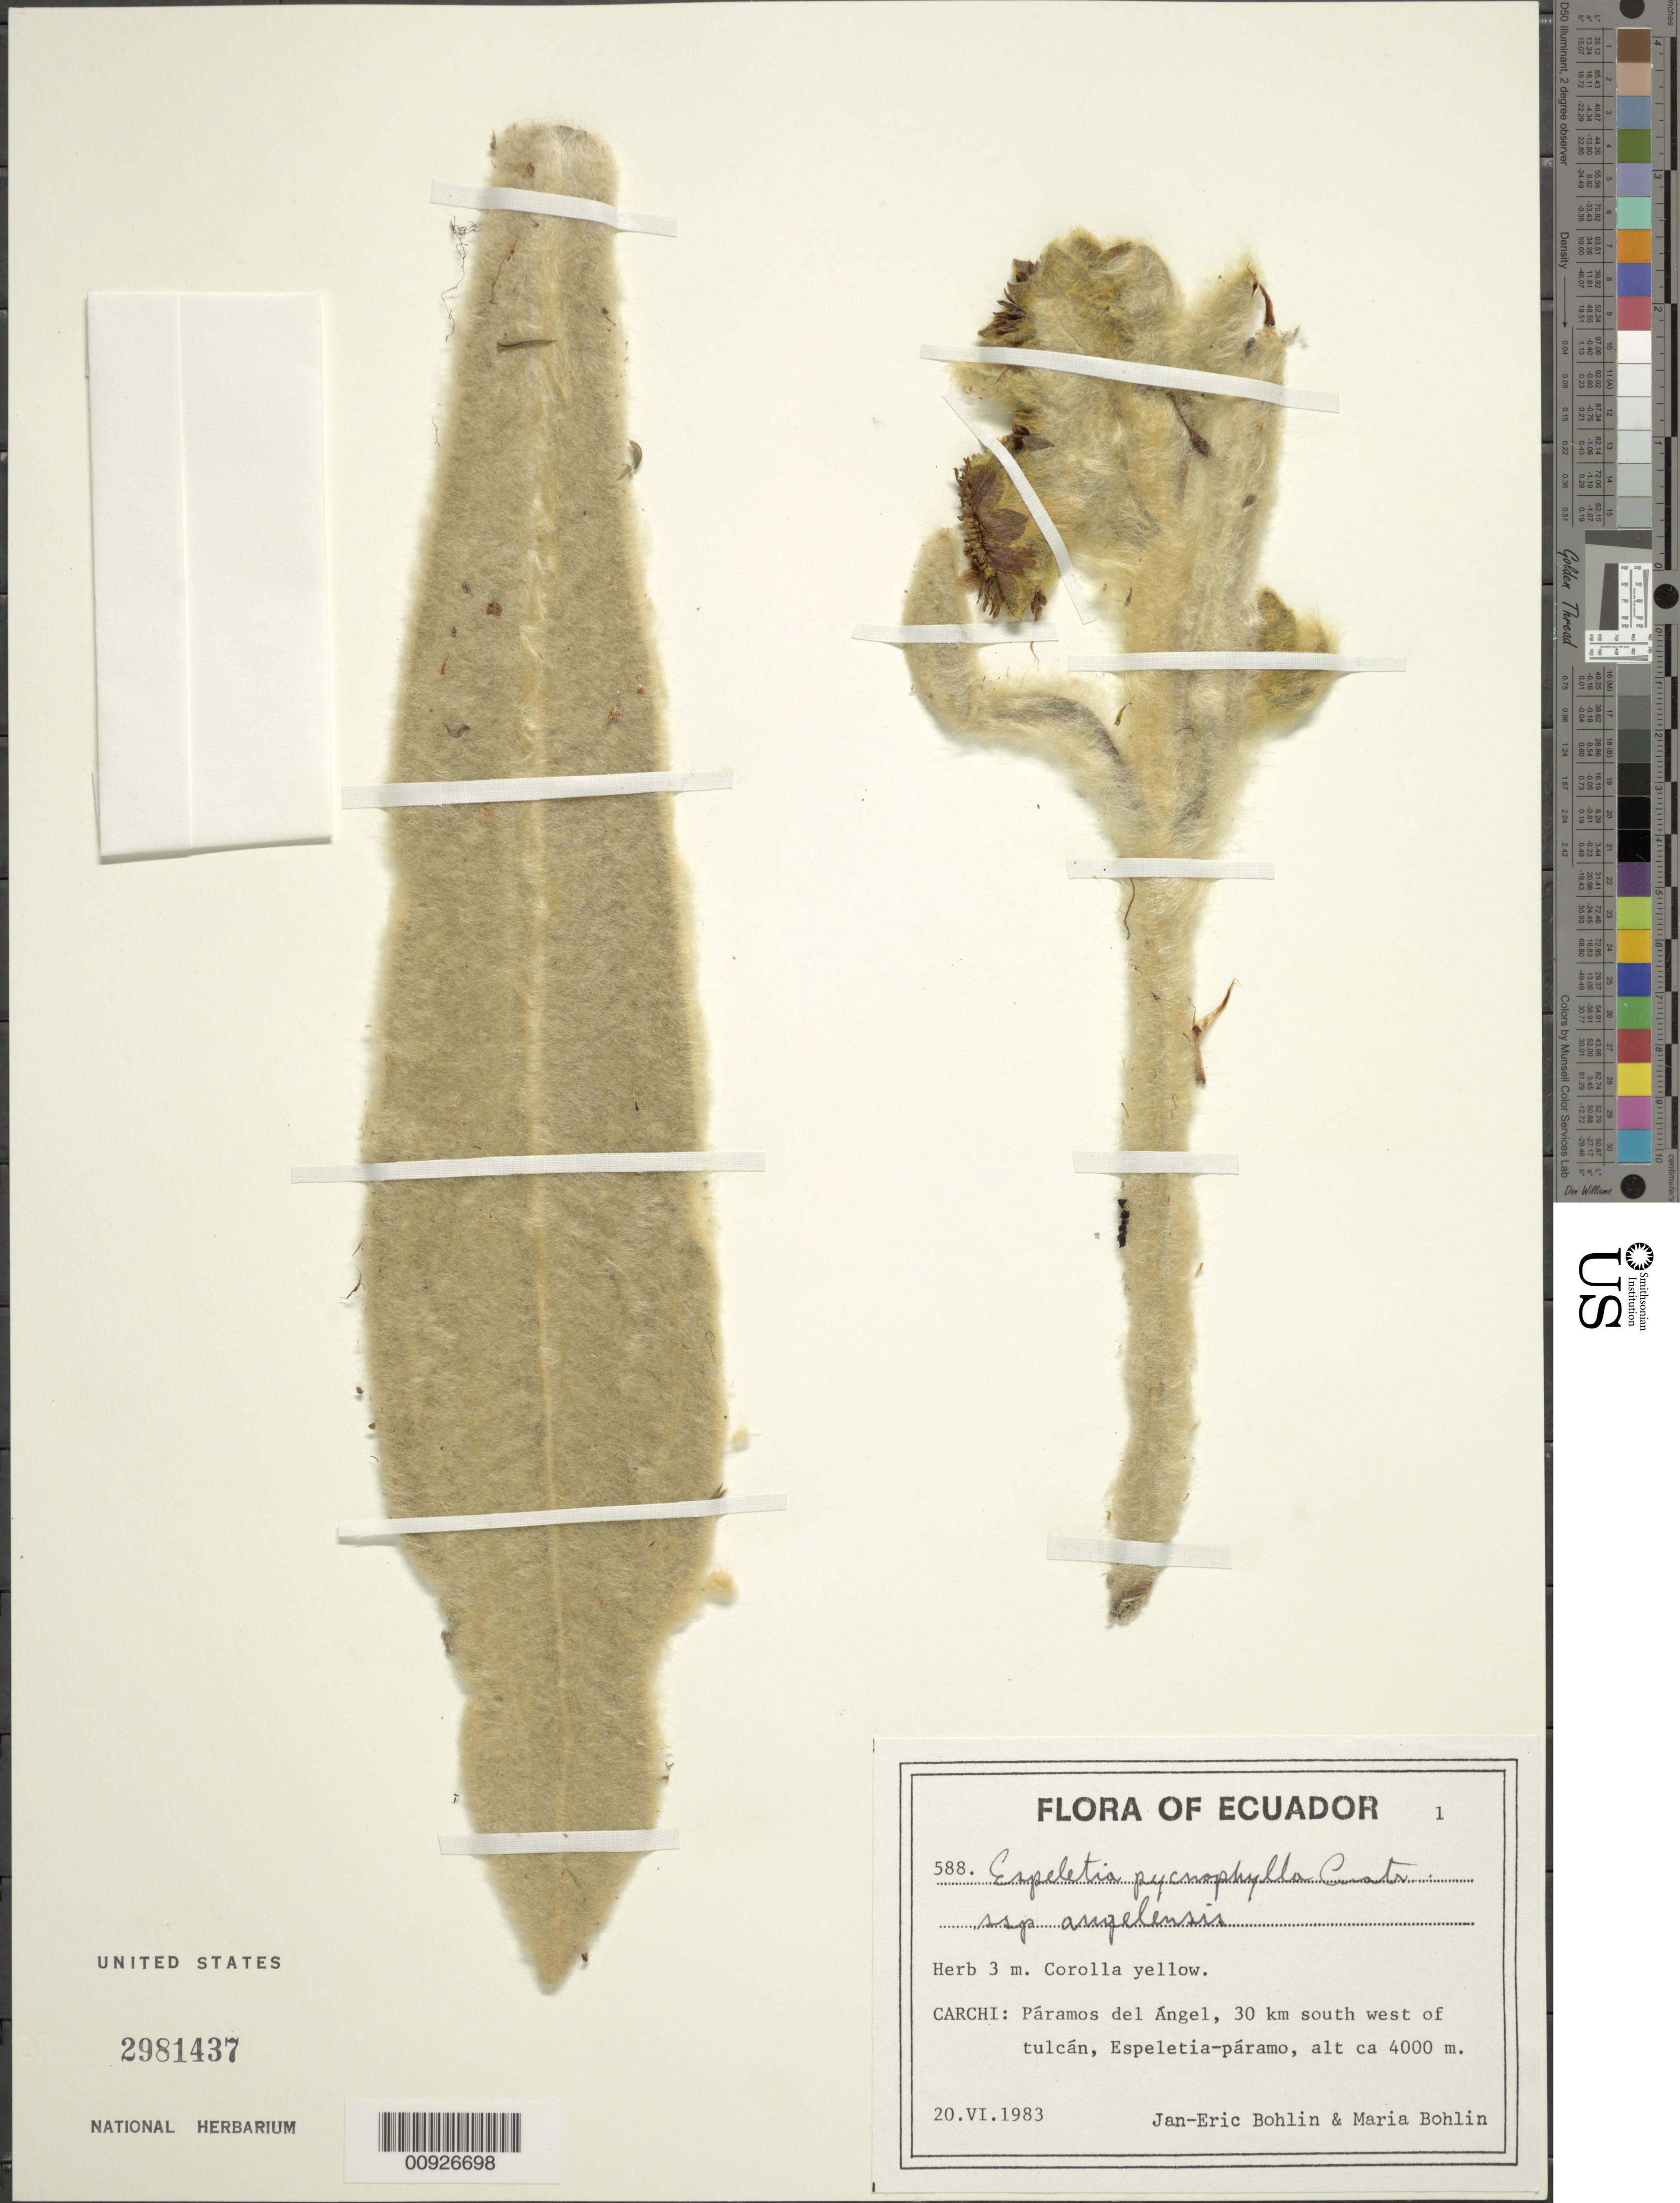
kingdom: Plantae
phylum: Tracheophyta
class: Magnoliopsida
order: Asterales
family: Asteraceae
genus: Espeletia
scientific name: Espeletia pycnophylla subsp. angelensis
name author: Cuatrec.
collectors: J. Bohlin & M. Bohlin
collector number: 588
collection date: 1983-06-20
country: Ecuador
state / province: Carchi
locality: Páramo del Ángel. 30 km SW of Tulcán.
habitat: Espeletia páramo.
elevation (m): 4000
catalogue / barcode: US 2981437